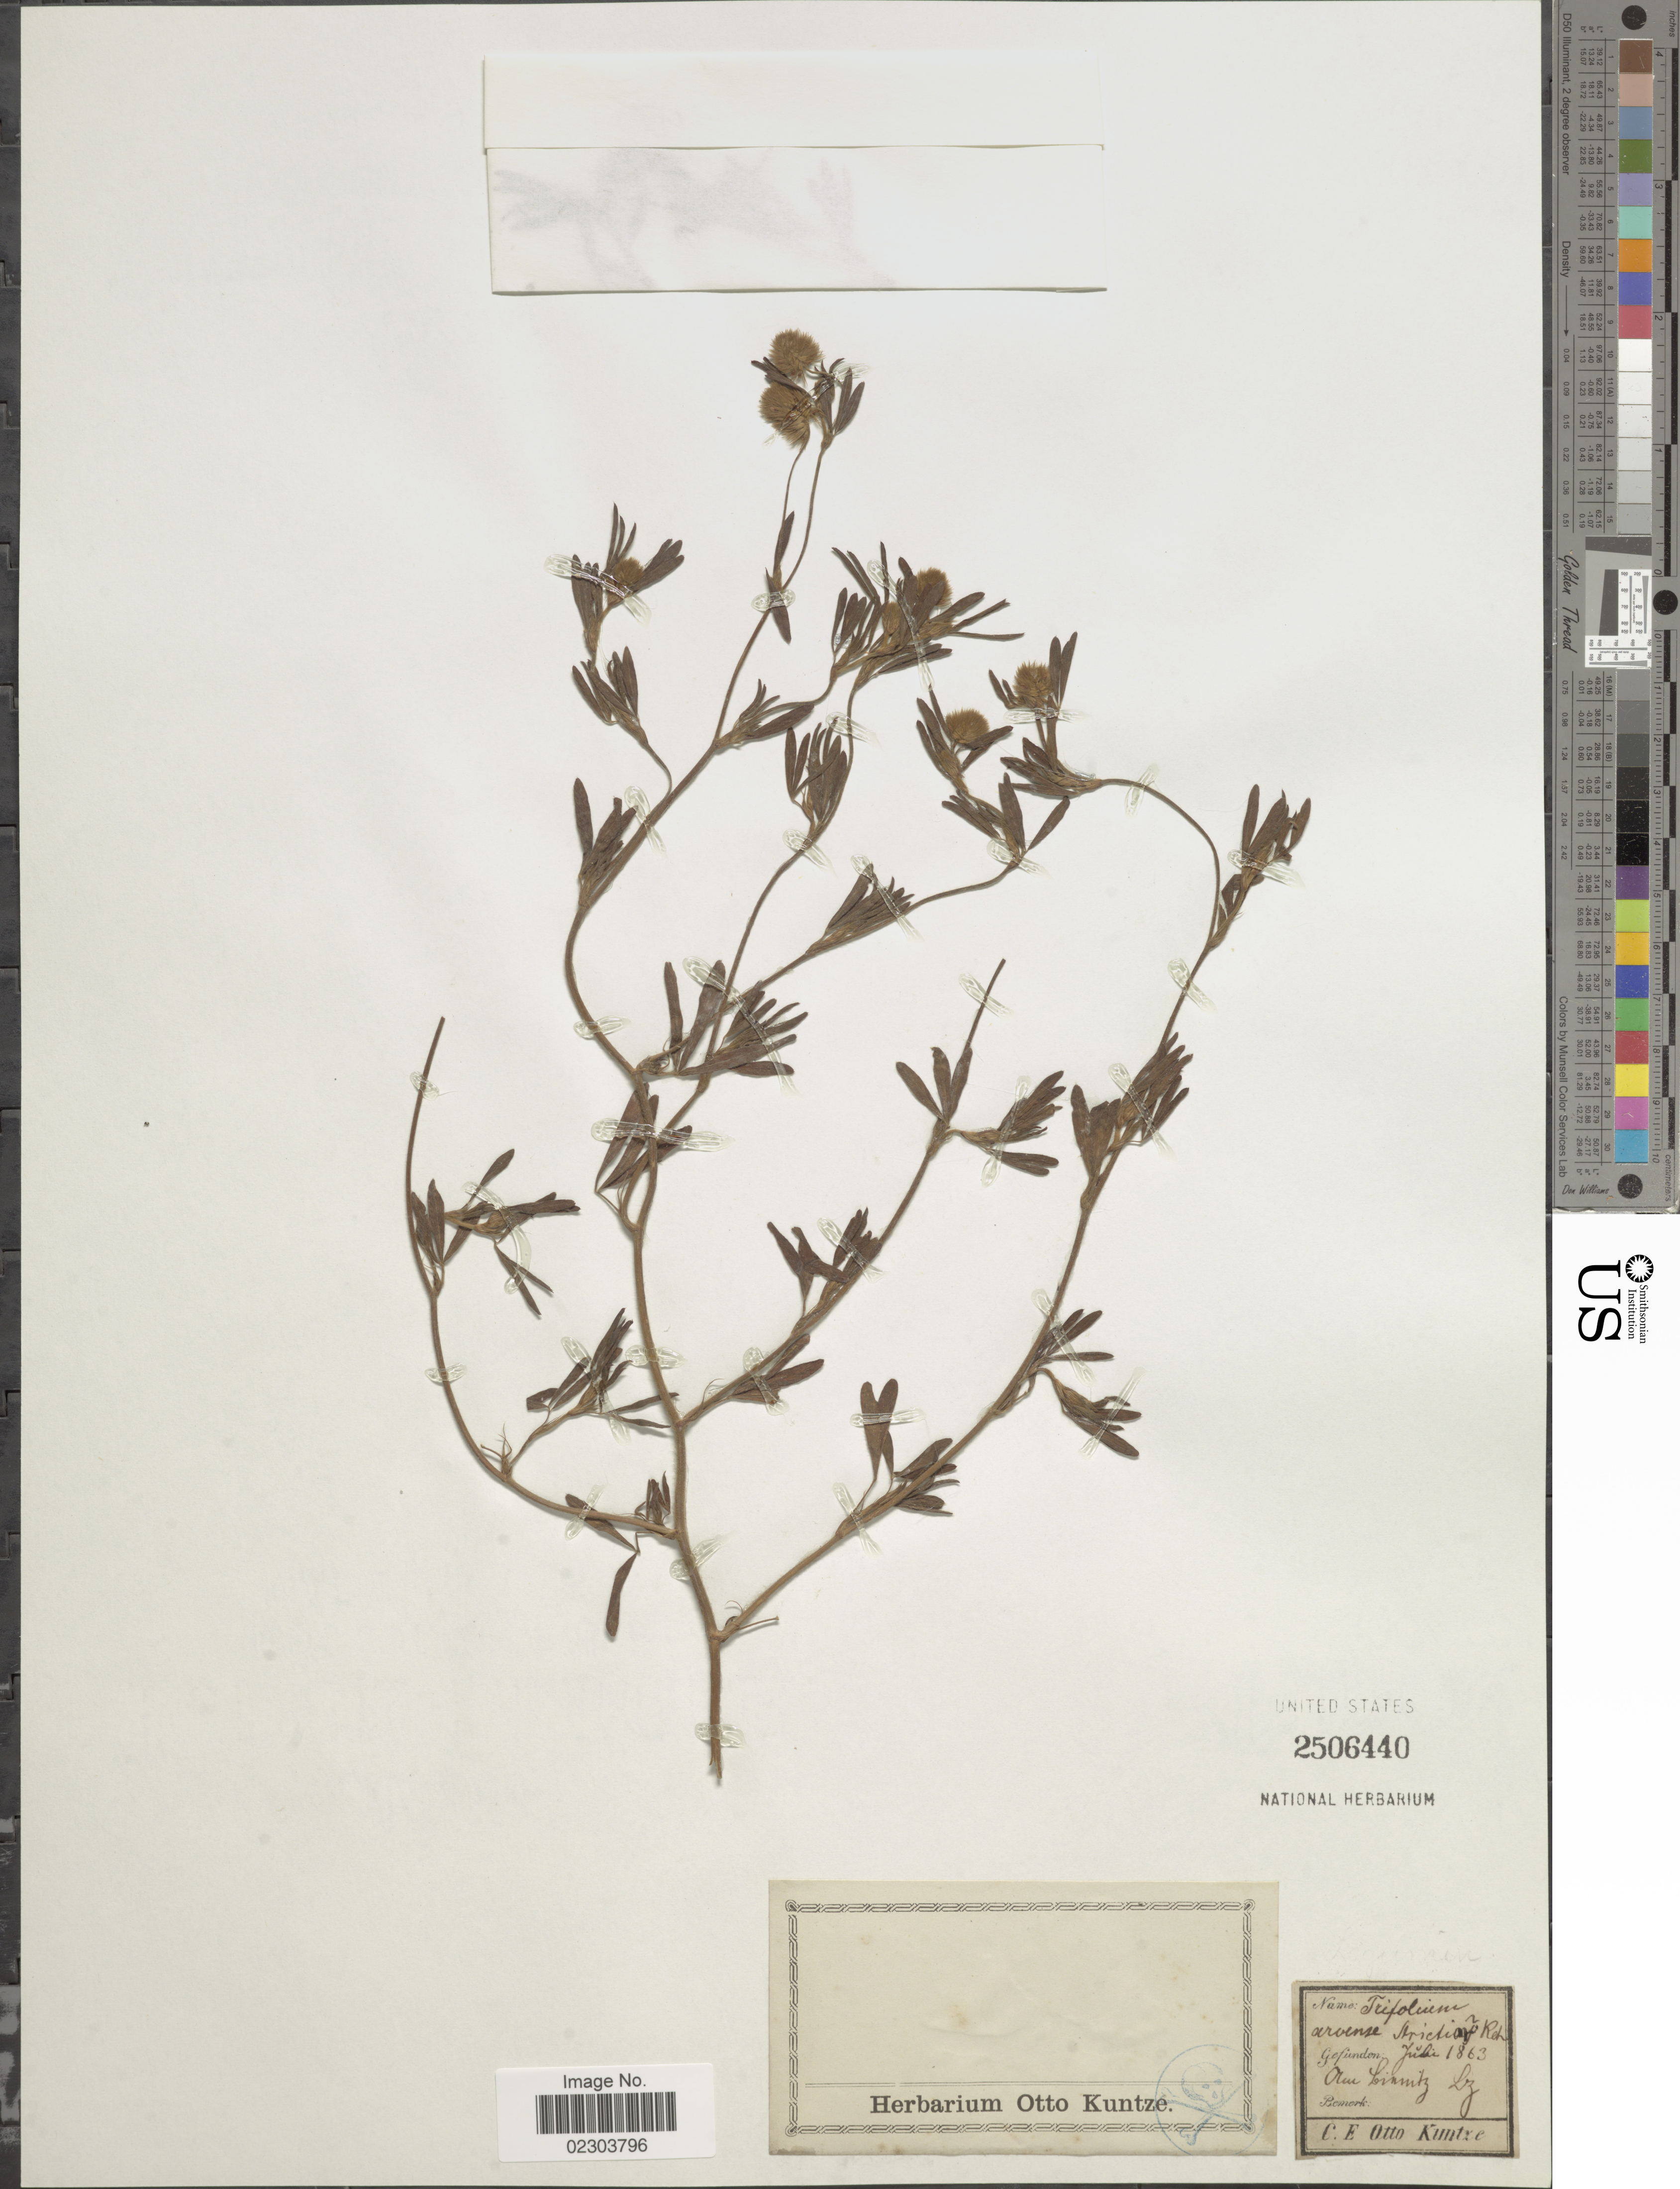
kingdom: Plantae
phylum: Tracheophyta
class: Magnoliopsida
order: Fabales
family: Fabaceae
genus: Trifolium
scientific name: Trifolium arvense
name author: L.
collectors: C.E.O. Kuntze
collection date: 1863-07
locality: Au Limitz [interpreted]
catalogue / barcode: US 2506440